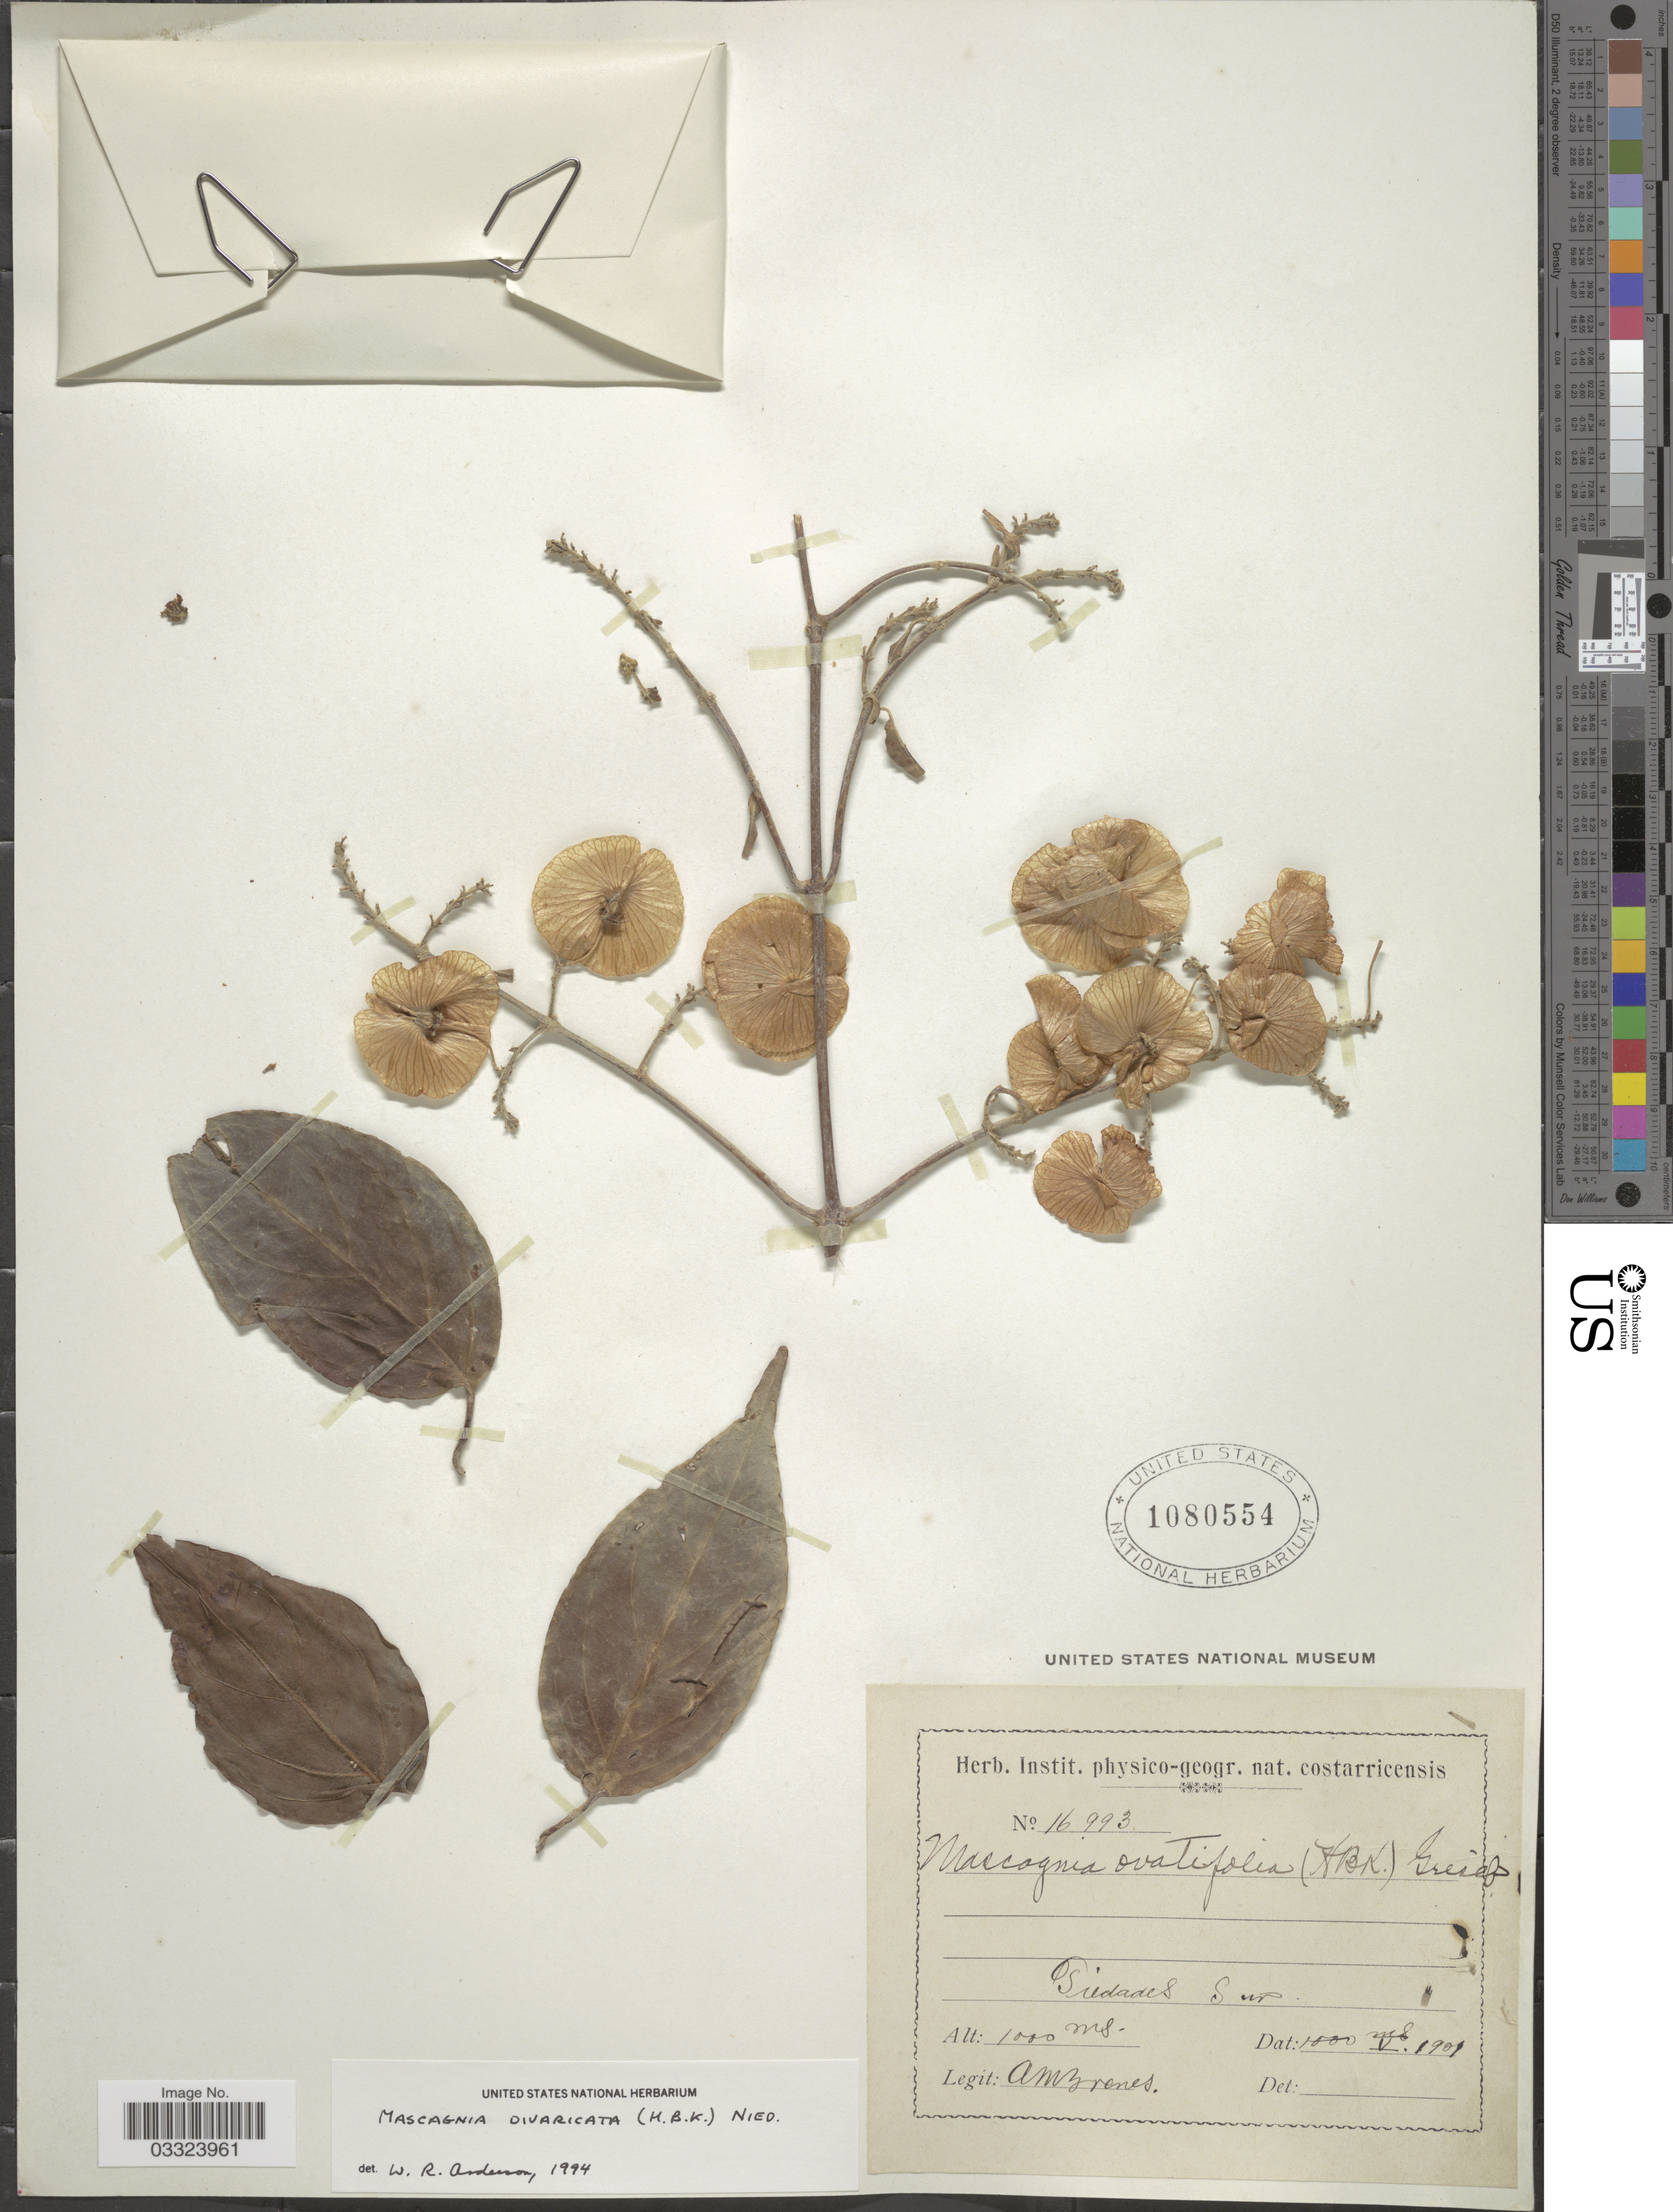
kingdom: Plantae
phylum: Tracheophyta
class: Magnoliopsida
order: Malpighiales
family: Malpighiaceae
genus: Mascagnia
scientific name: Mascagnia divaricata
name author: (Kunth) Nied.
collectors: A. Brenes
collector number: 16993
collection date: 1901-05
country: Costa Rica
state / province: Alajuela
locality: Piedades Sur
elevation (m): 1000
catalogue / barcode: US 1080554